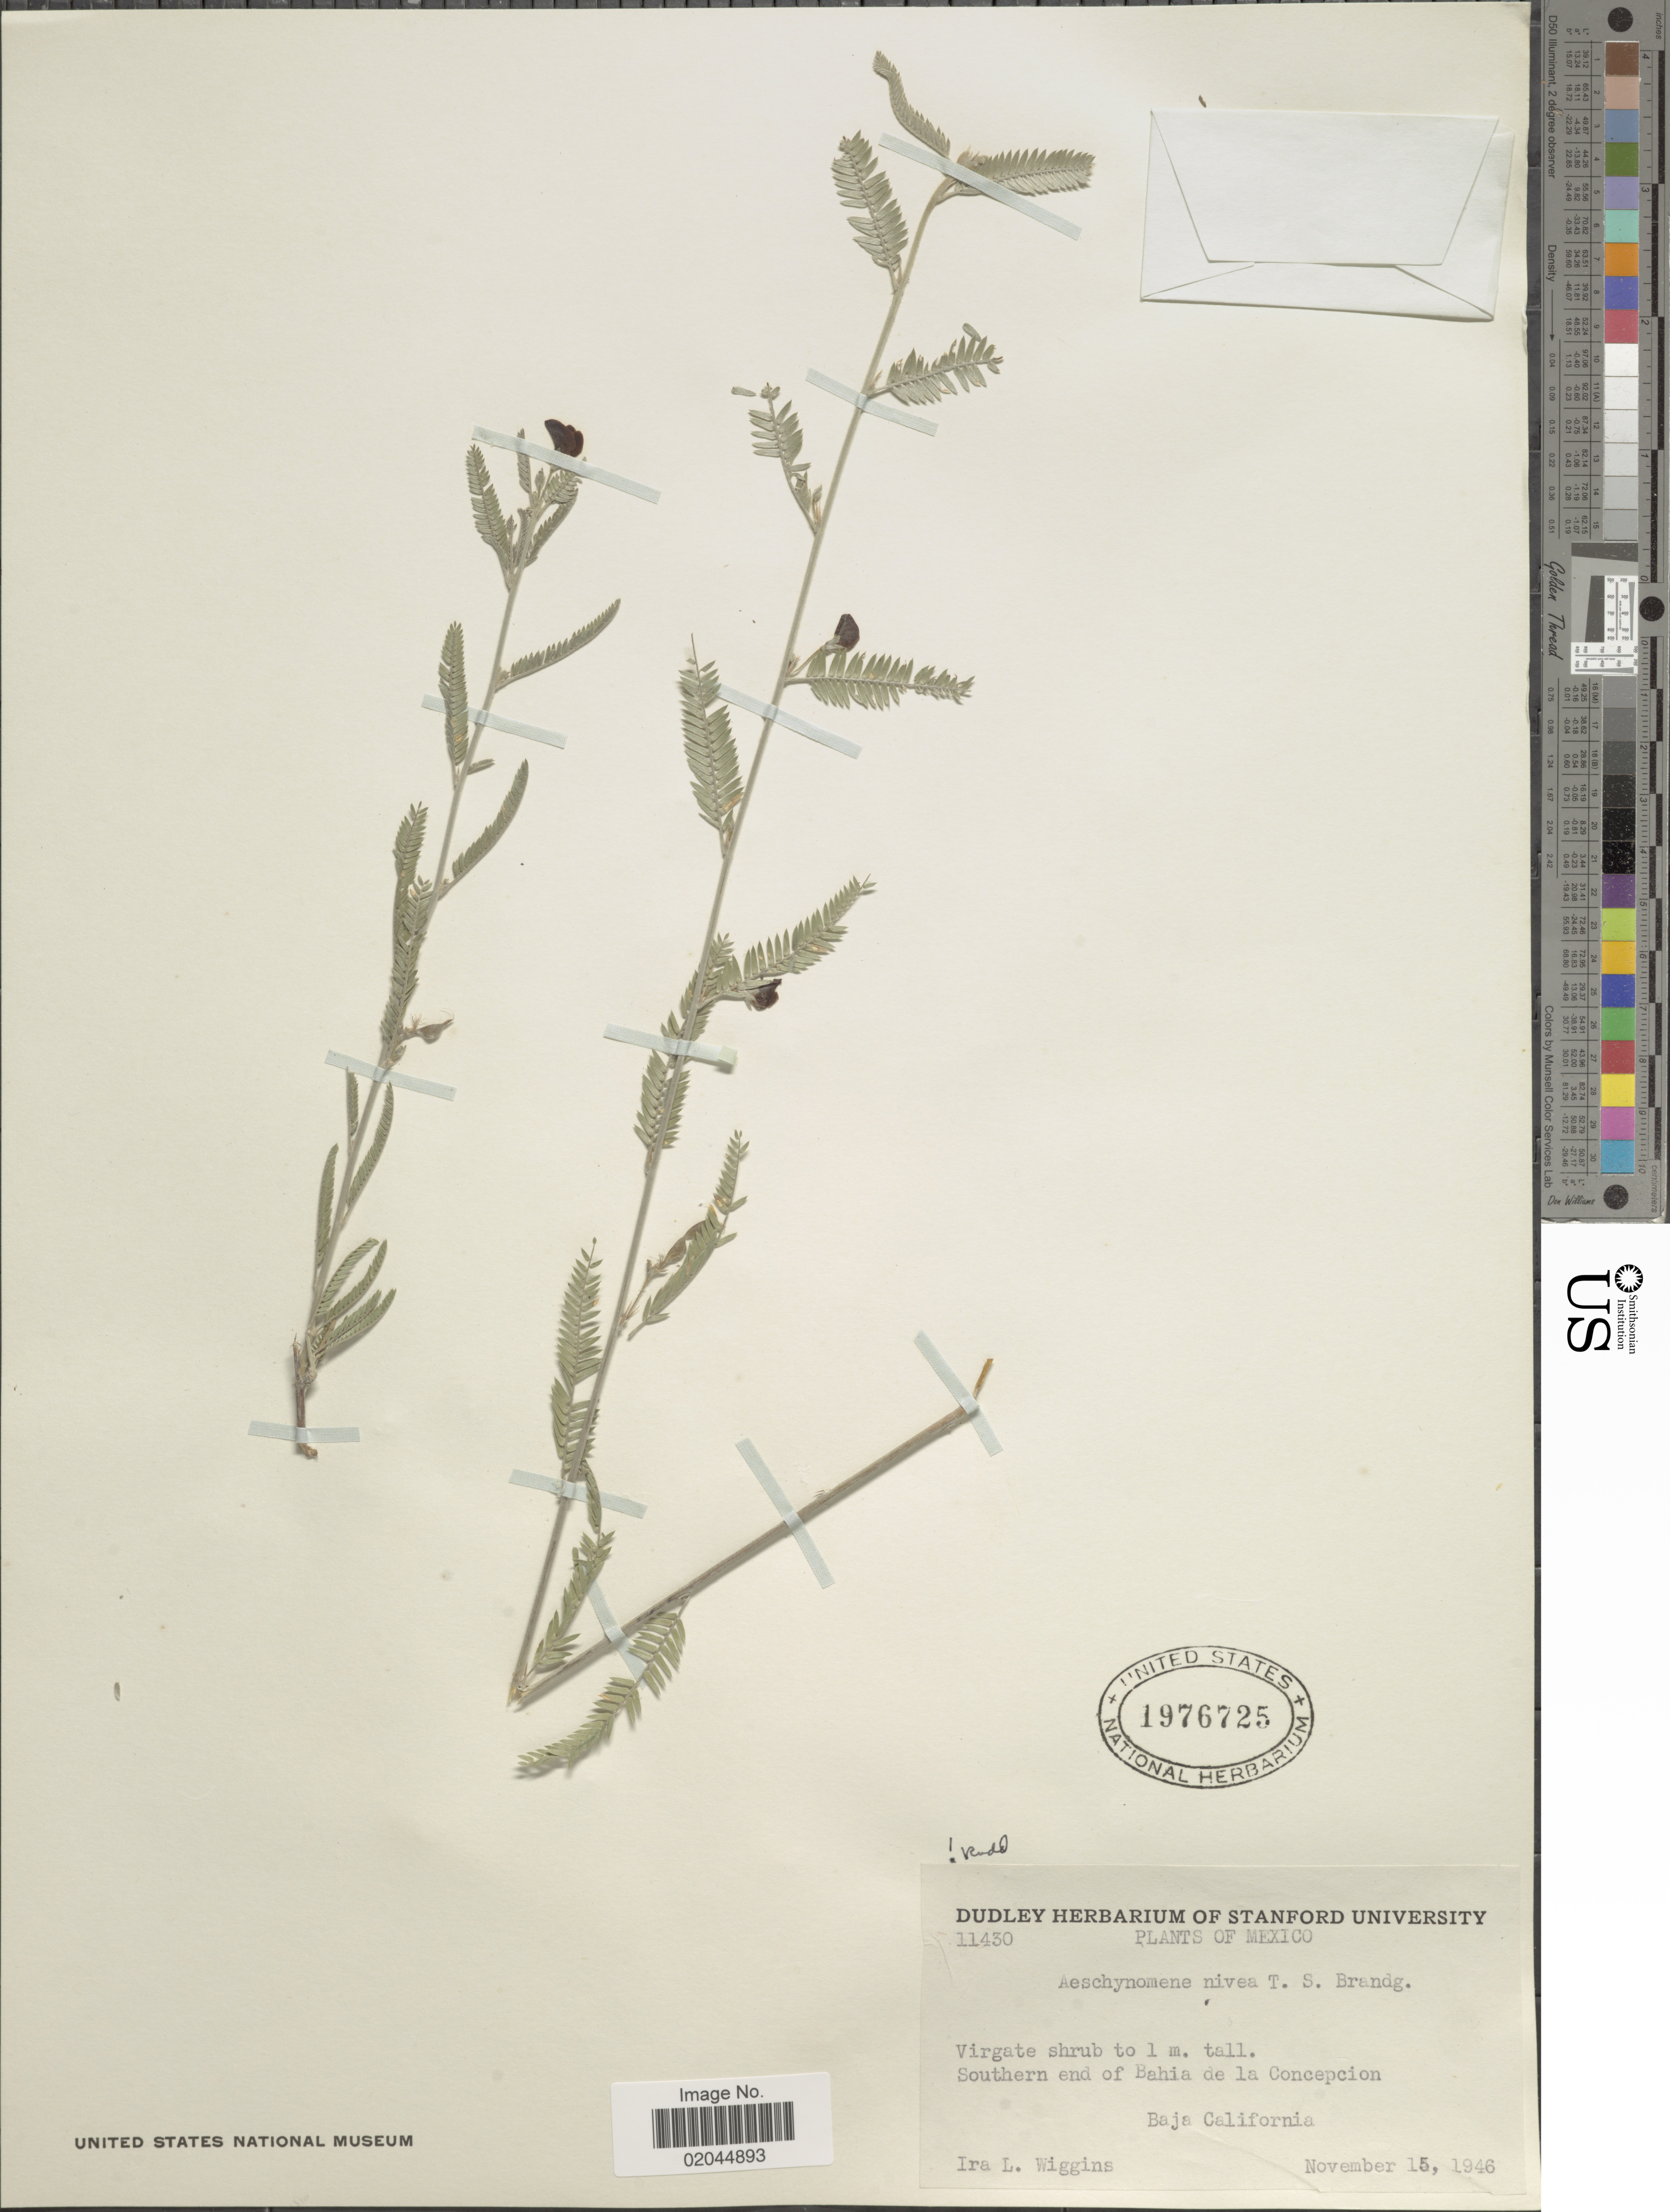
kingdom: Plantae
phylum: Tracheophyta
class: Magnoliopsida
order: Fabales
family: Fabaceae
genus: Aeschynomene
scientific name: Aeschynomene nivea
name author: Brandegee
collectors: I. L. Wiggins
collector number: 11430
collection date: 1946-11-15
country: Mexico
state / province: Baja California Sur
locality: Southern end of Bahia de la Concepcion,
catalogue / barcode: US 1976725